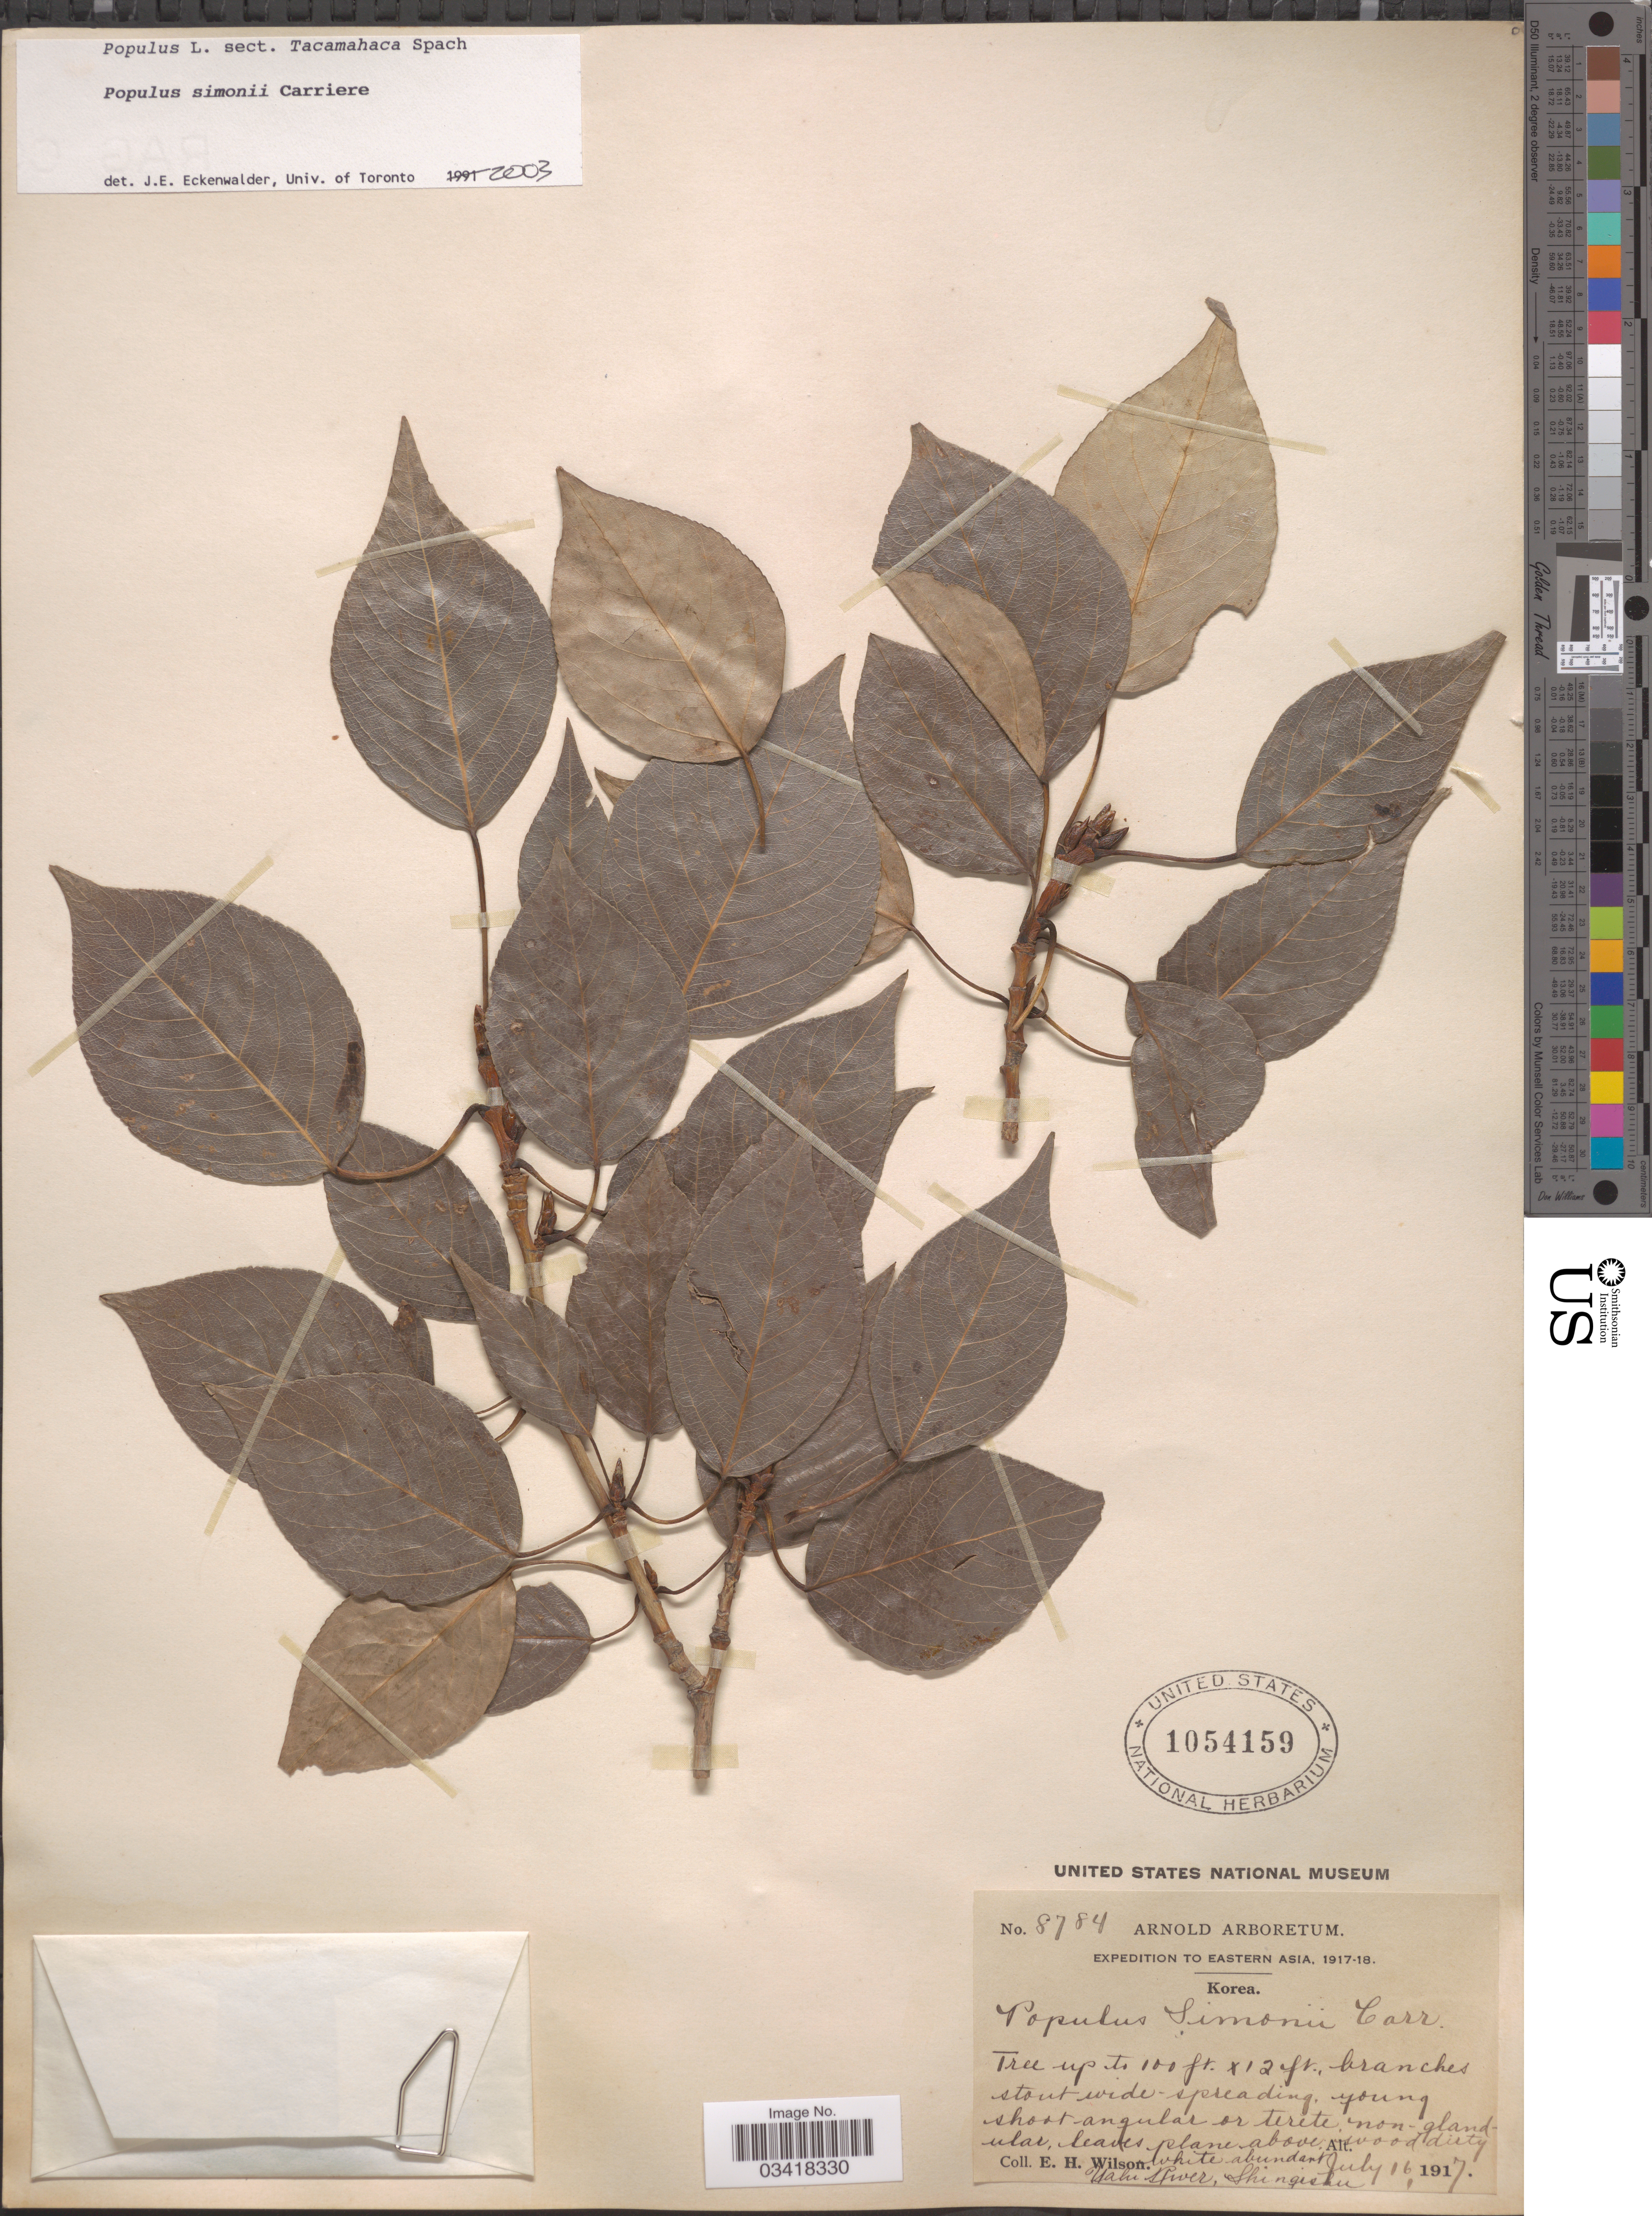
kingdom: Plantae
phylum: Tracheophyta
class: Magnoliopsida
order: Malpighiales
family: Salicaceae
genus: Populus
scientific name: Populus simonii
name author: Carrière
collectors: E. Wilson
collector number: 8784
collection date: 1917-07-16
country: North Korea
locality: Eastern Asia. Yalu River, Shingishu.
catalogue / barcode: US 1054159